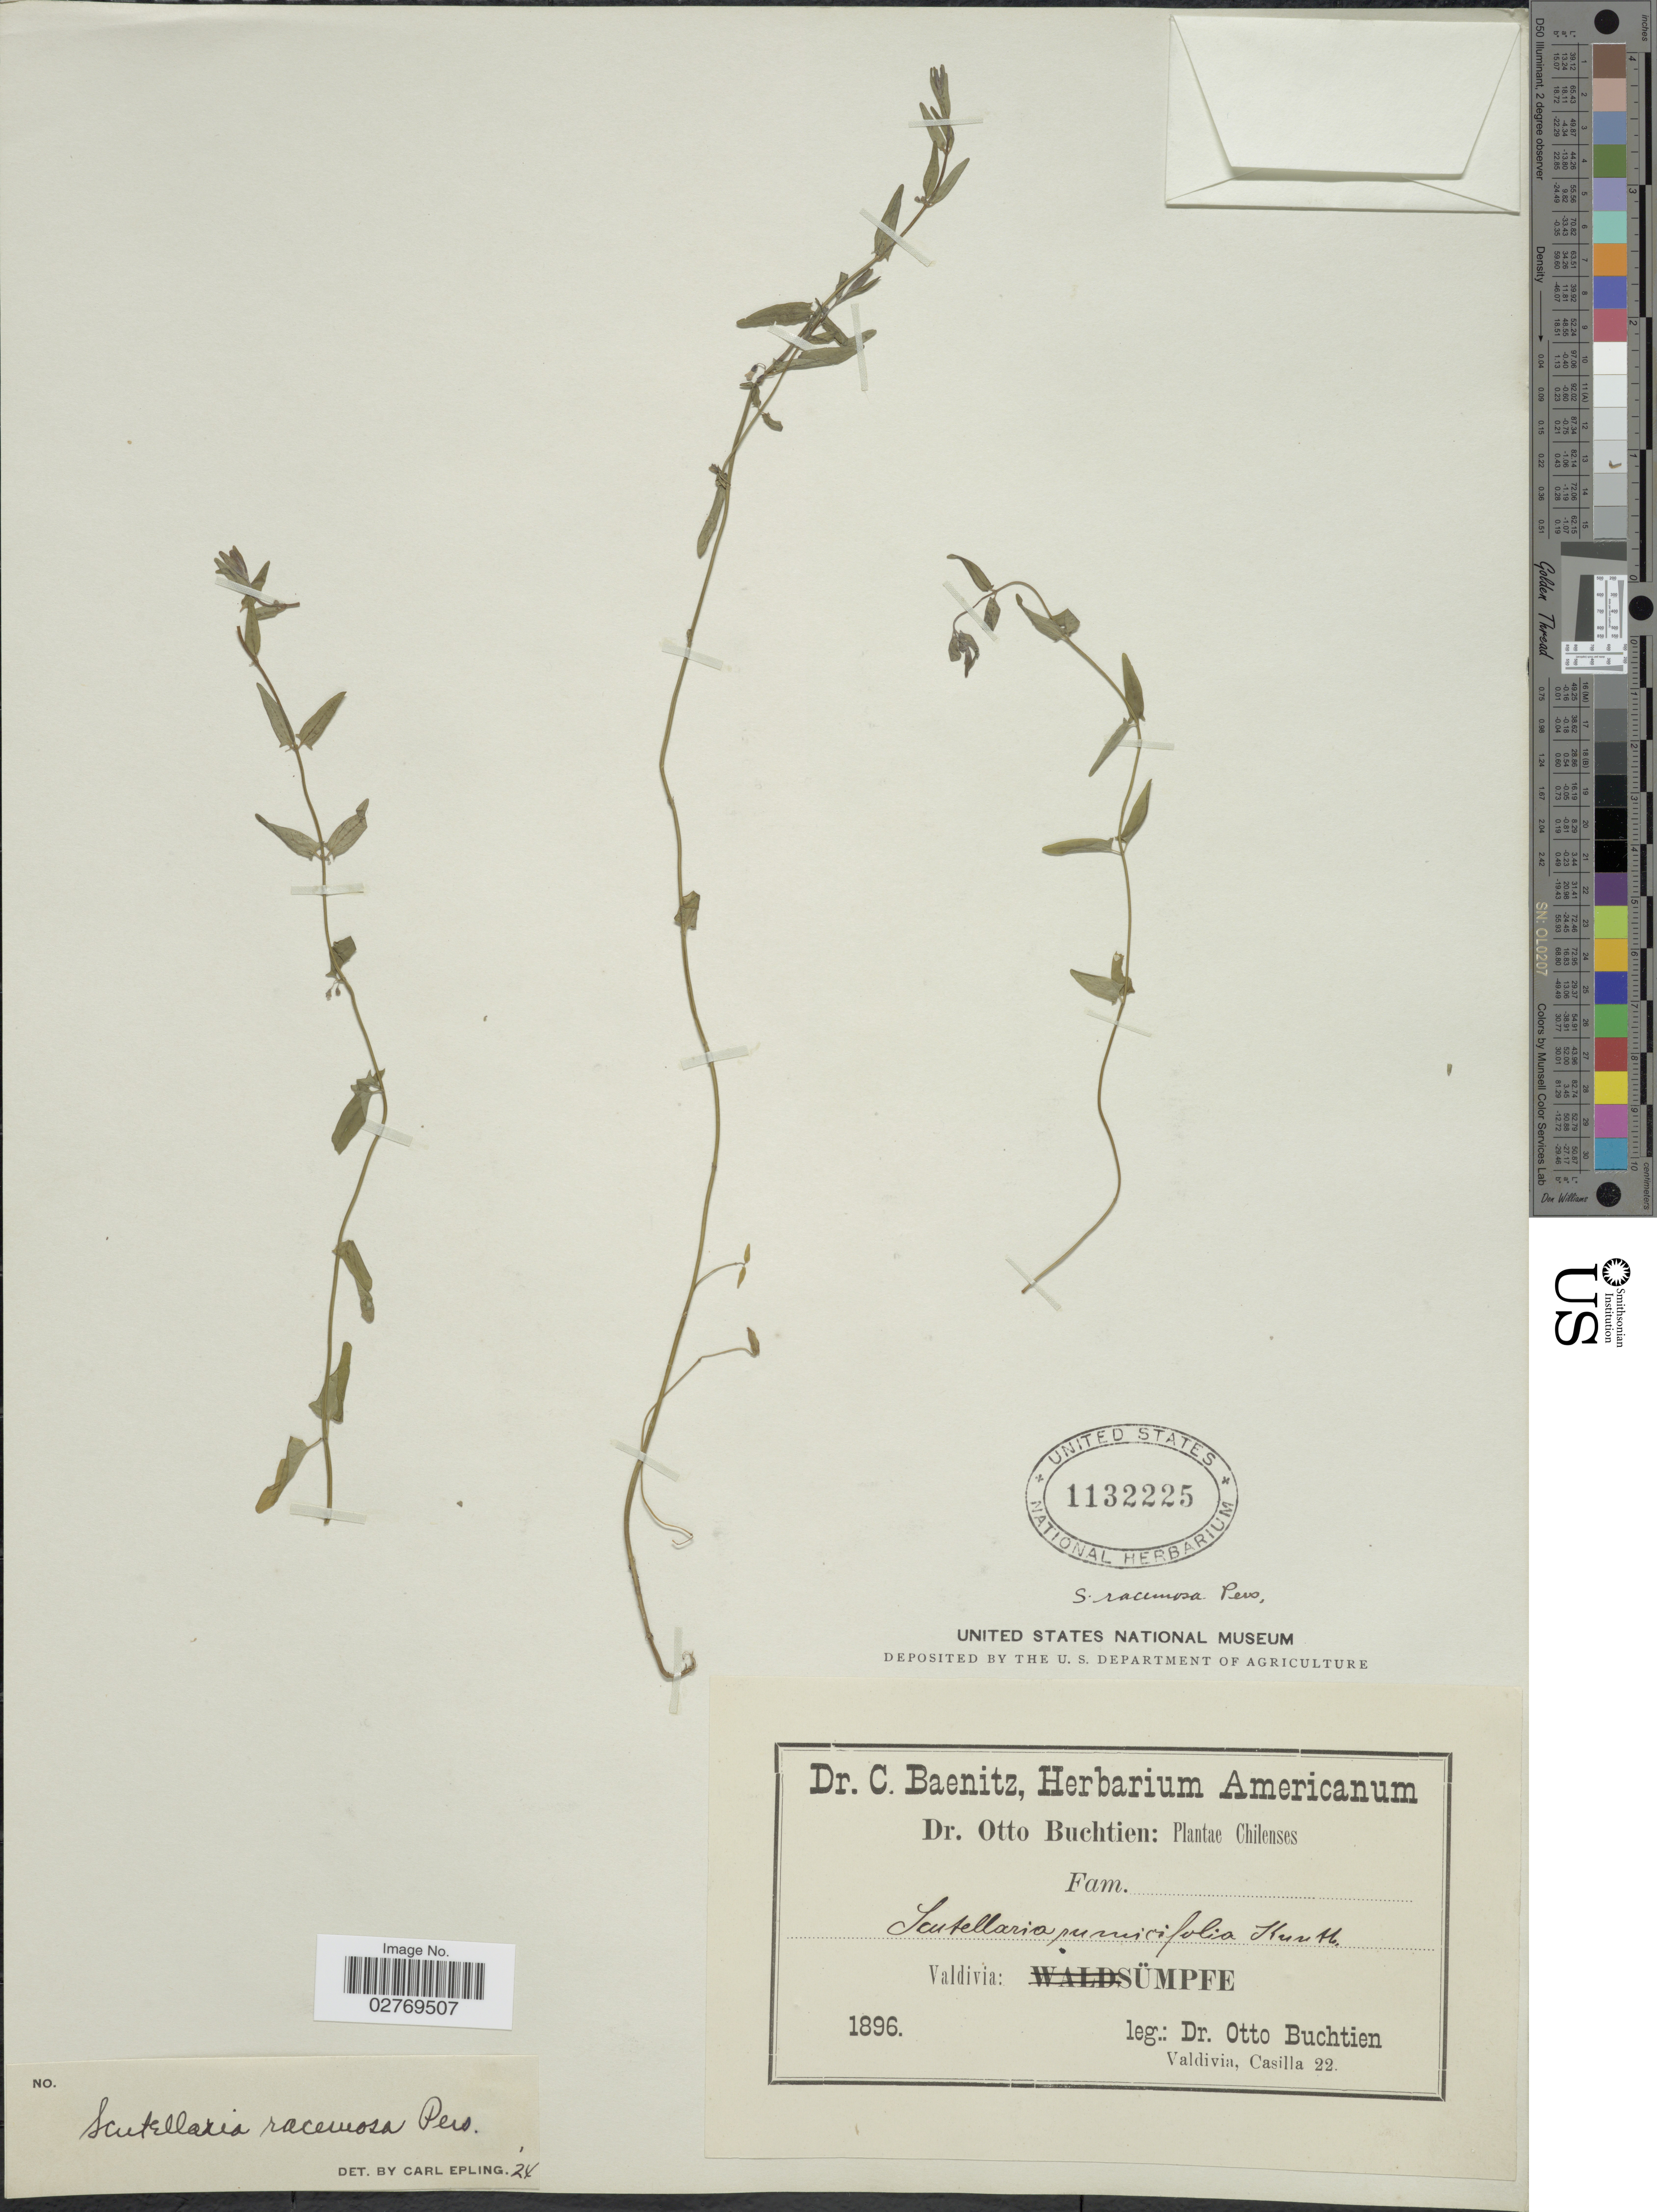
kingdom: Plantae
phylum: Tracheophyta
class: Magnoliopsida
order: Lamiales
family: Lamiaceae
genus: Scutellaria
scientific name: Scutellaria racemosa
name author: Pers.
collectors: O. Buchtien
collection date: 1896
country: Chile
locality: Valdivia: Sümpee.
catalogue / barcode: US 1132225